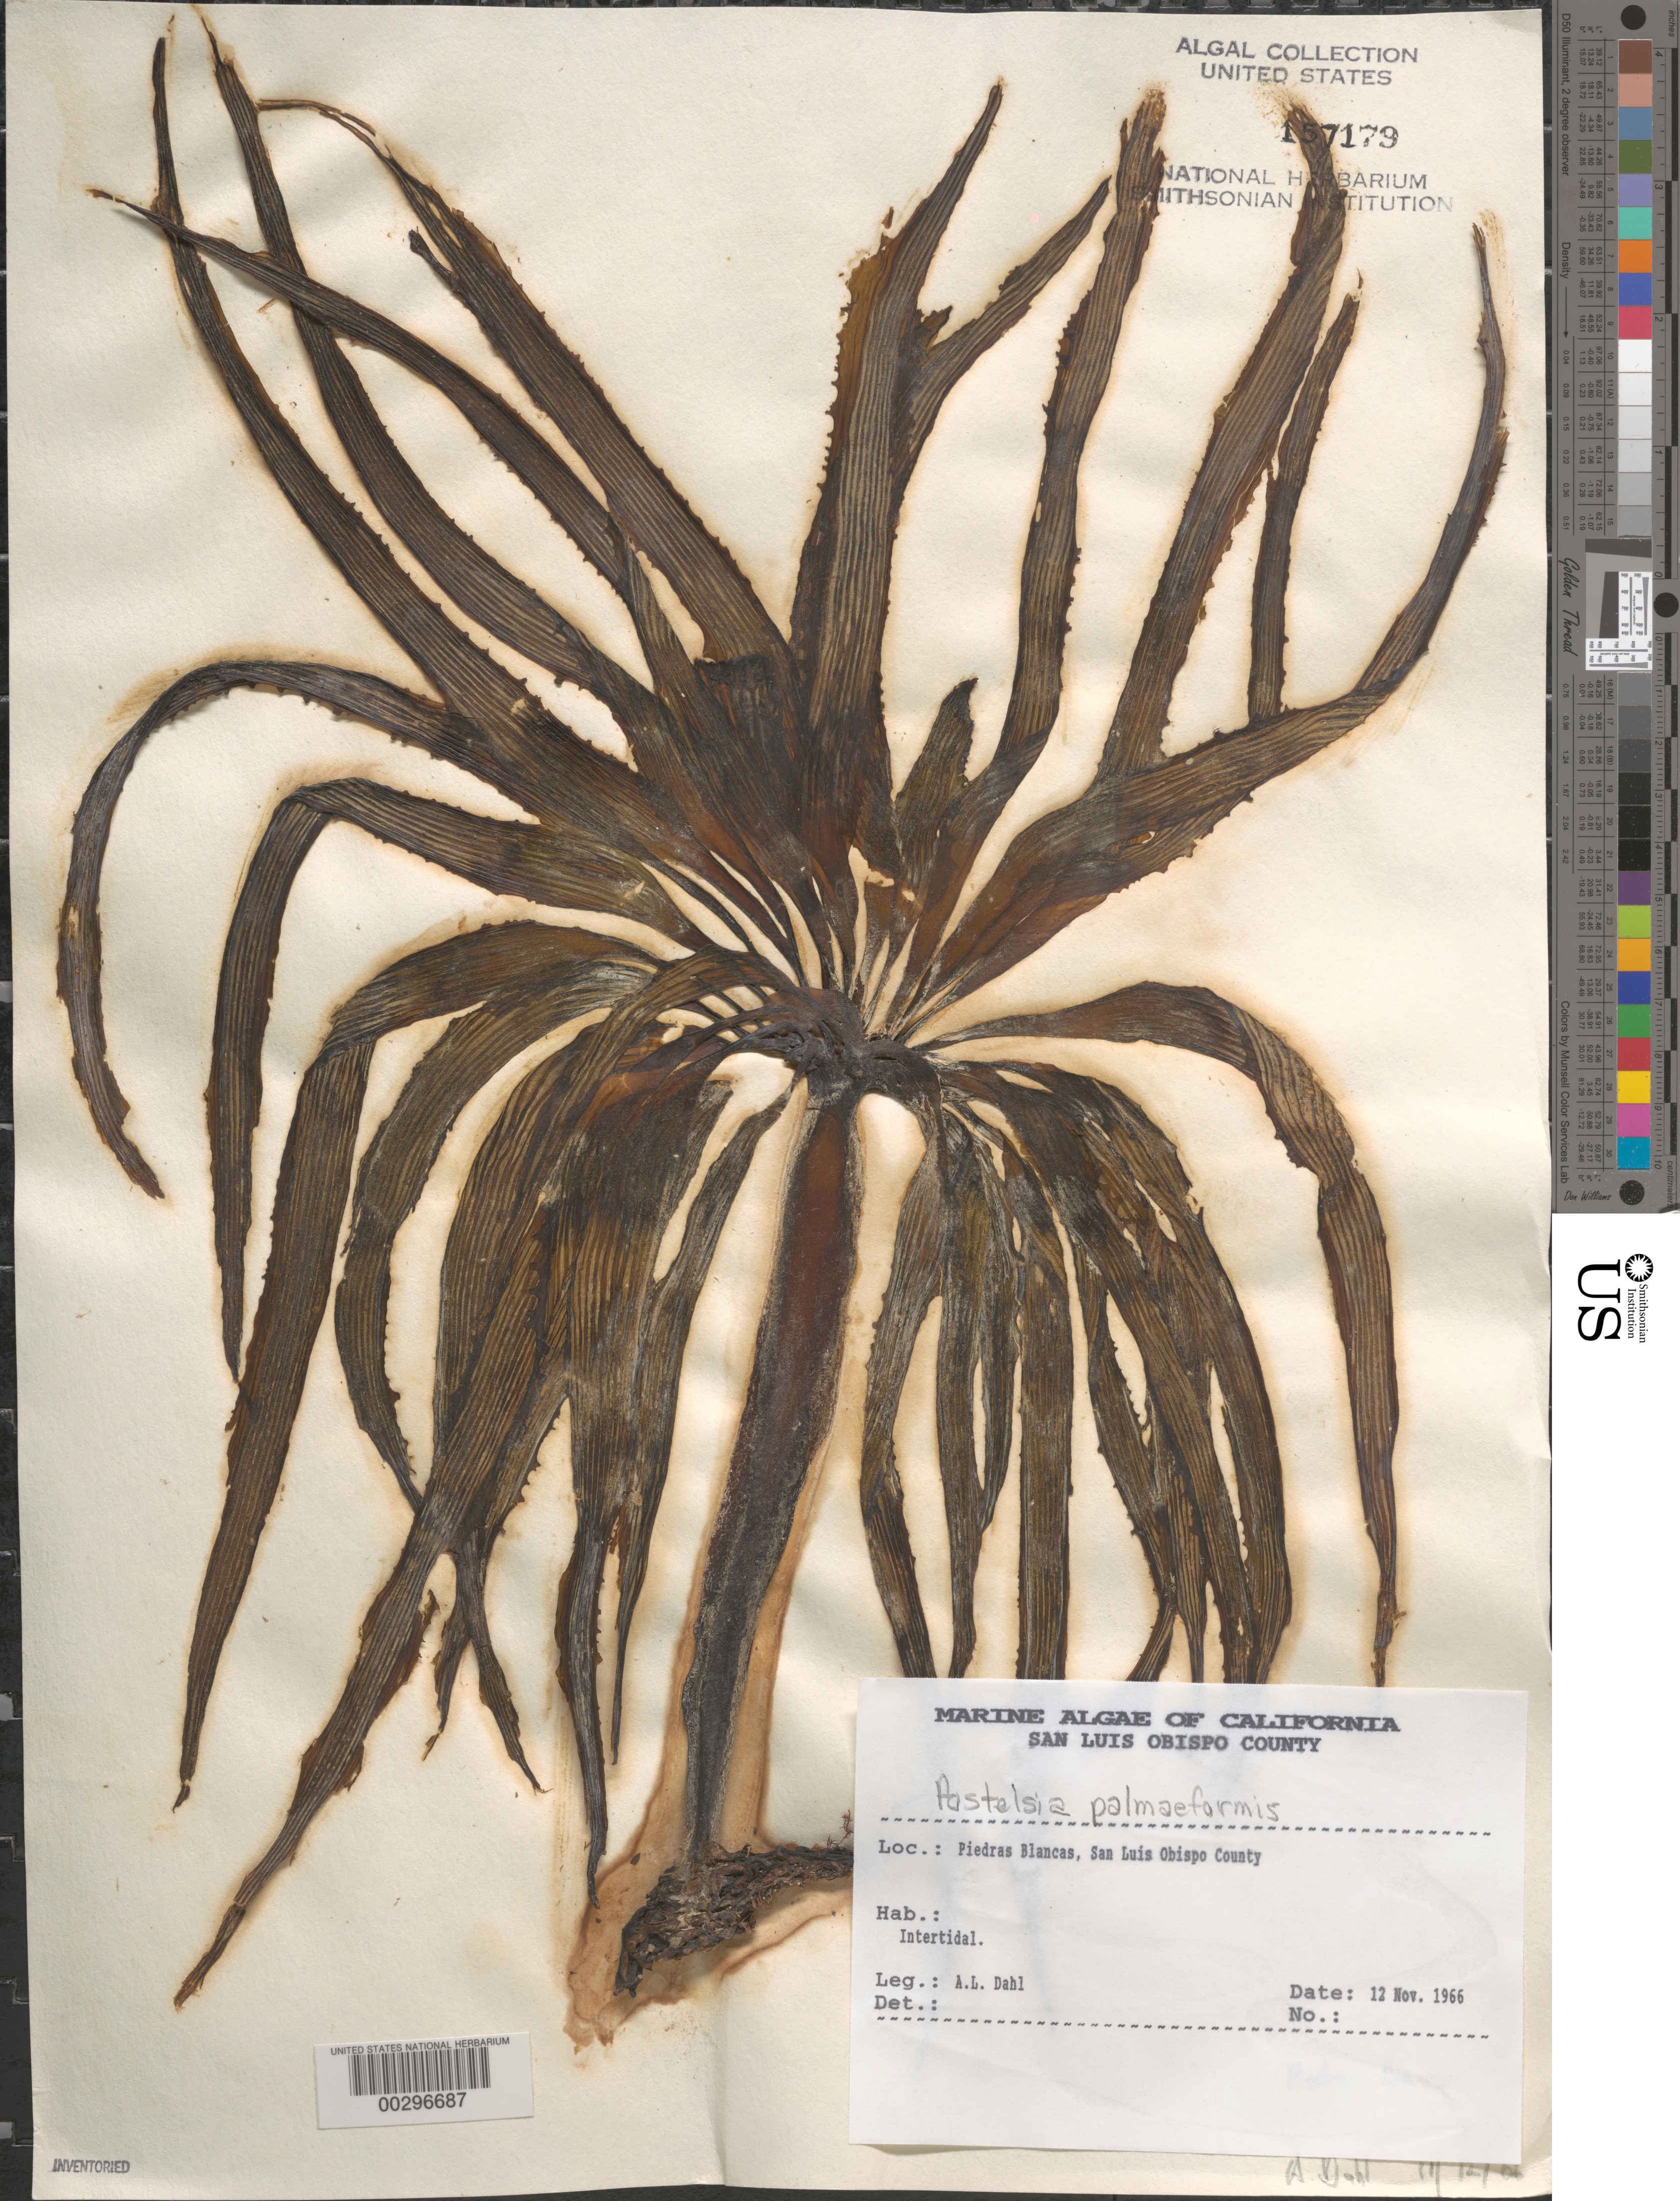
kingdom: Chromista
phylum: Ochrophyta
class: Phaeophyceae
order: Laminariales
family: Laminariaceae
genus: Postelsia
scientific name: Postelsia palmaeformis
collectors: A. Dahl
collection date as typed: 12 Nov 1966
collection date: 1966-11-12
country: United States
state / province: California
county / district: San Luis Obispo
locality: Piedras Blancas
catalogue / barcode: US 157179